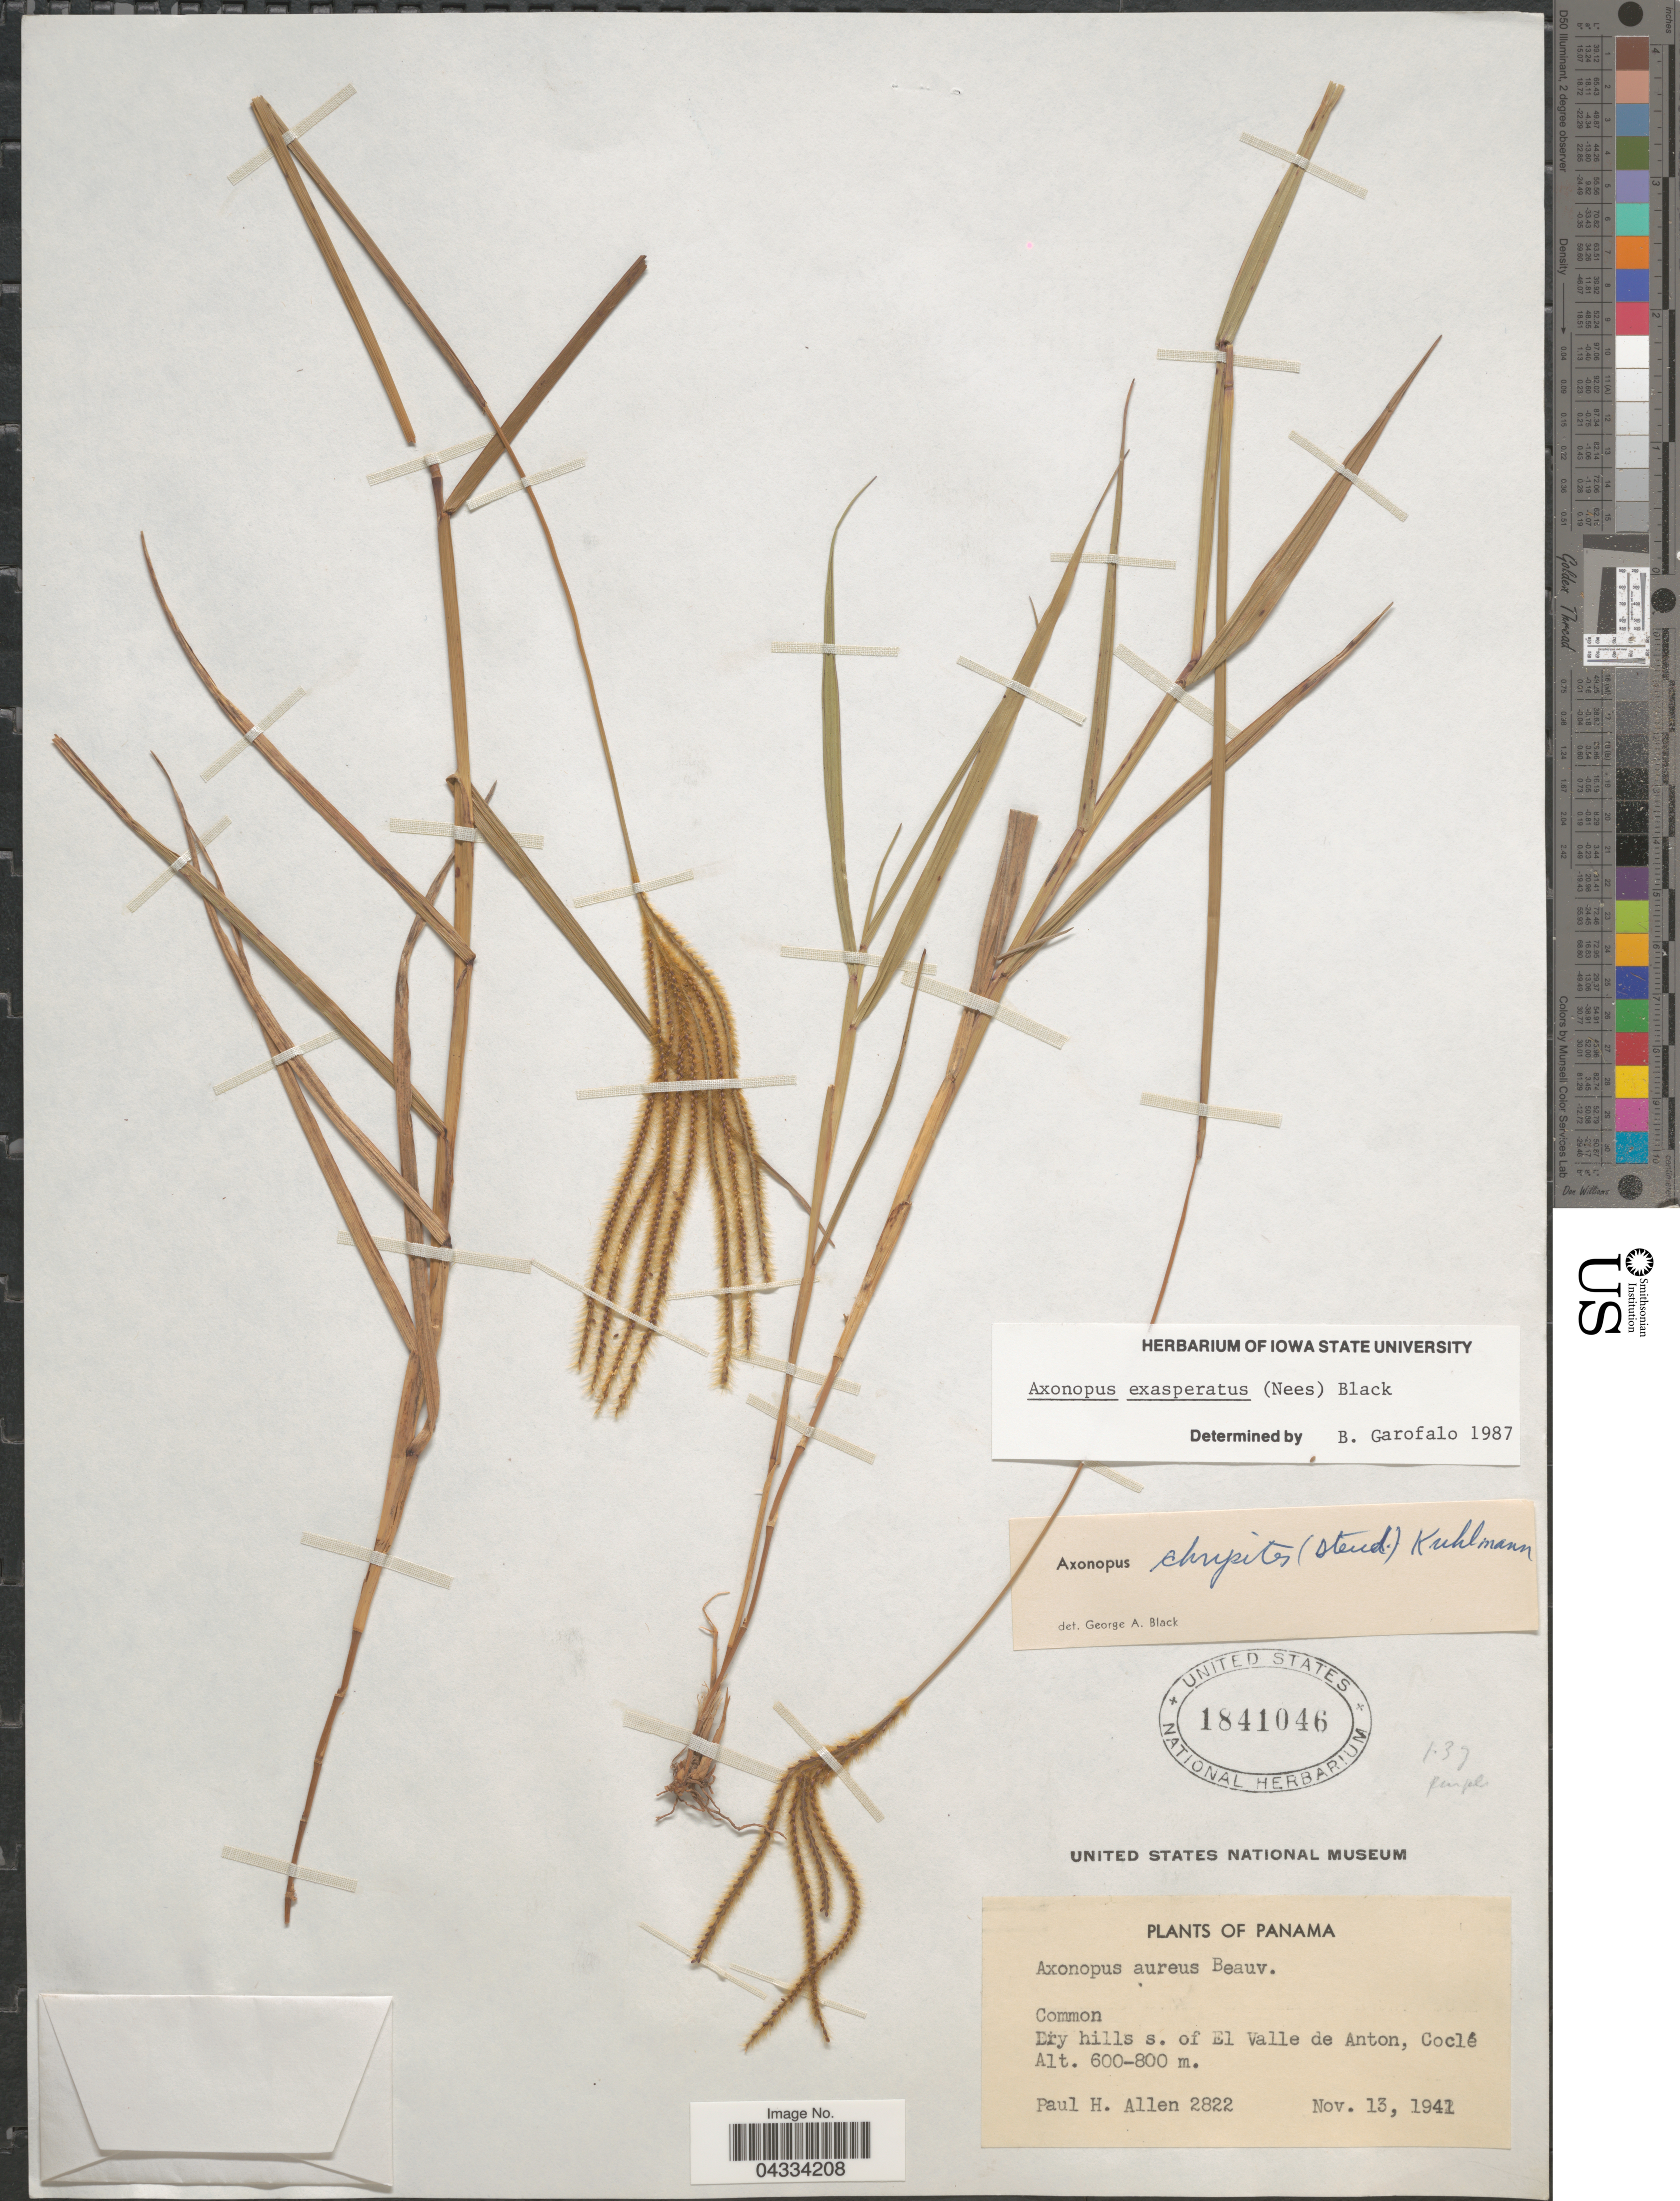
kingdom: Plantae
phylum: Tracheophyta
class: Liliopsida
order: Poales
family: Poaceae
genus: Axonopus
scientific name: Axonopus aureus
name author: P. Beauv.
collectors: P. H. Allen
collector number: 2822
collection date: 1941-11-13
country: Panama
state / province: Cocle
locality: Dry hills s. of El Valle de Anton.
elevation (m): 600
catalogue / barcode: US 1841046